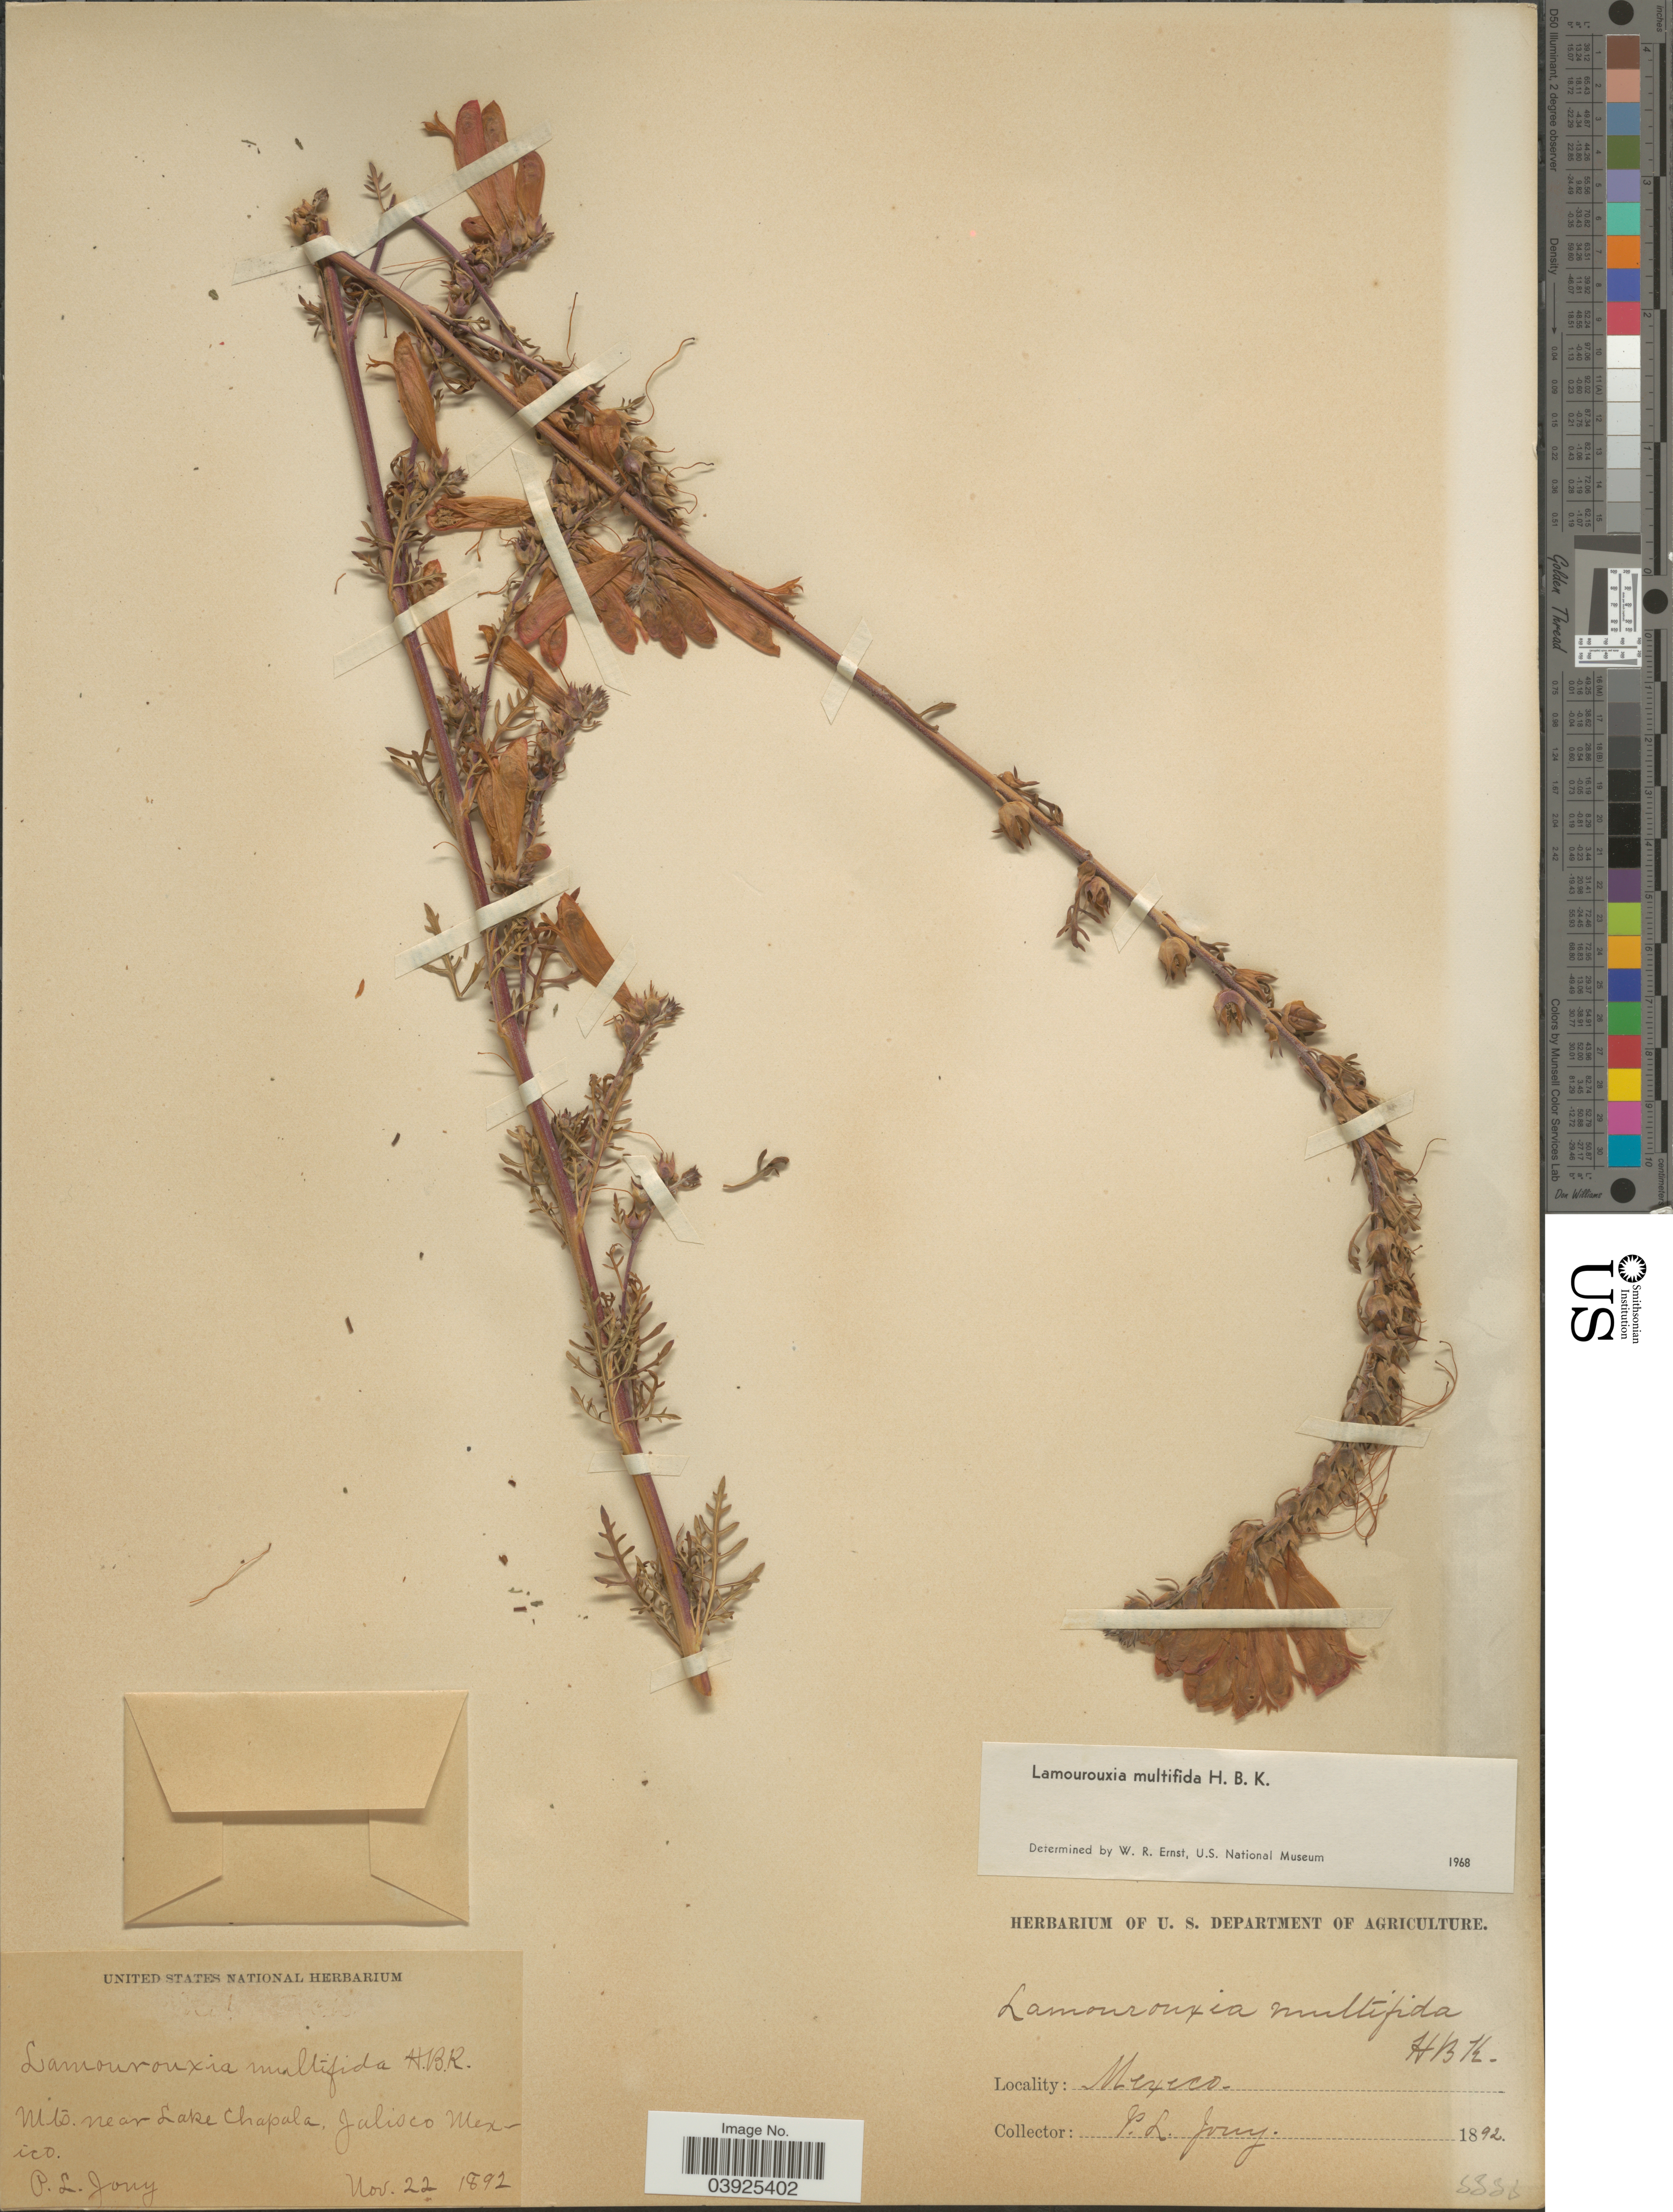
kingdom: Plantae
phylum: Tracheophyta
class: Magnoliopsida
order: Lamiales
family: Orobanchaceae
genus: Lamourouxia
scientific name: Lamourouxia multifida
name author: Kunth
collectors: P. Jony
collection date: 1892-11-22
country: Mexico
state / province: Jalisco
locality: Mts. near Lake Chapala.